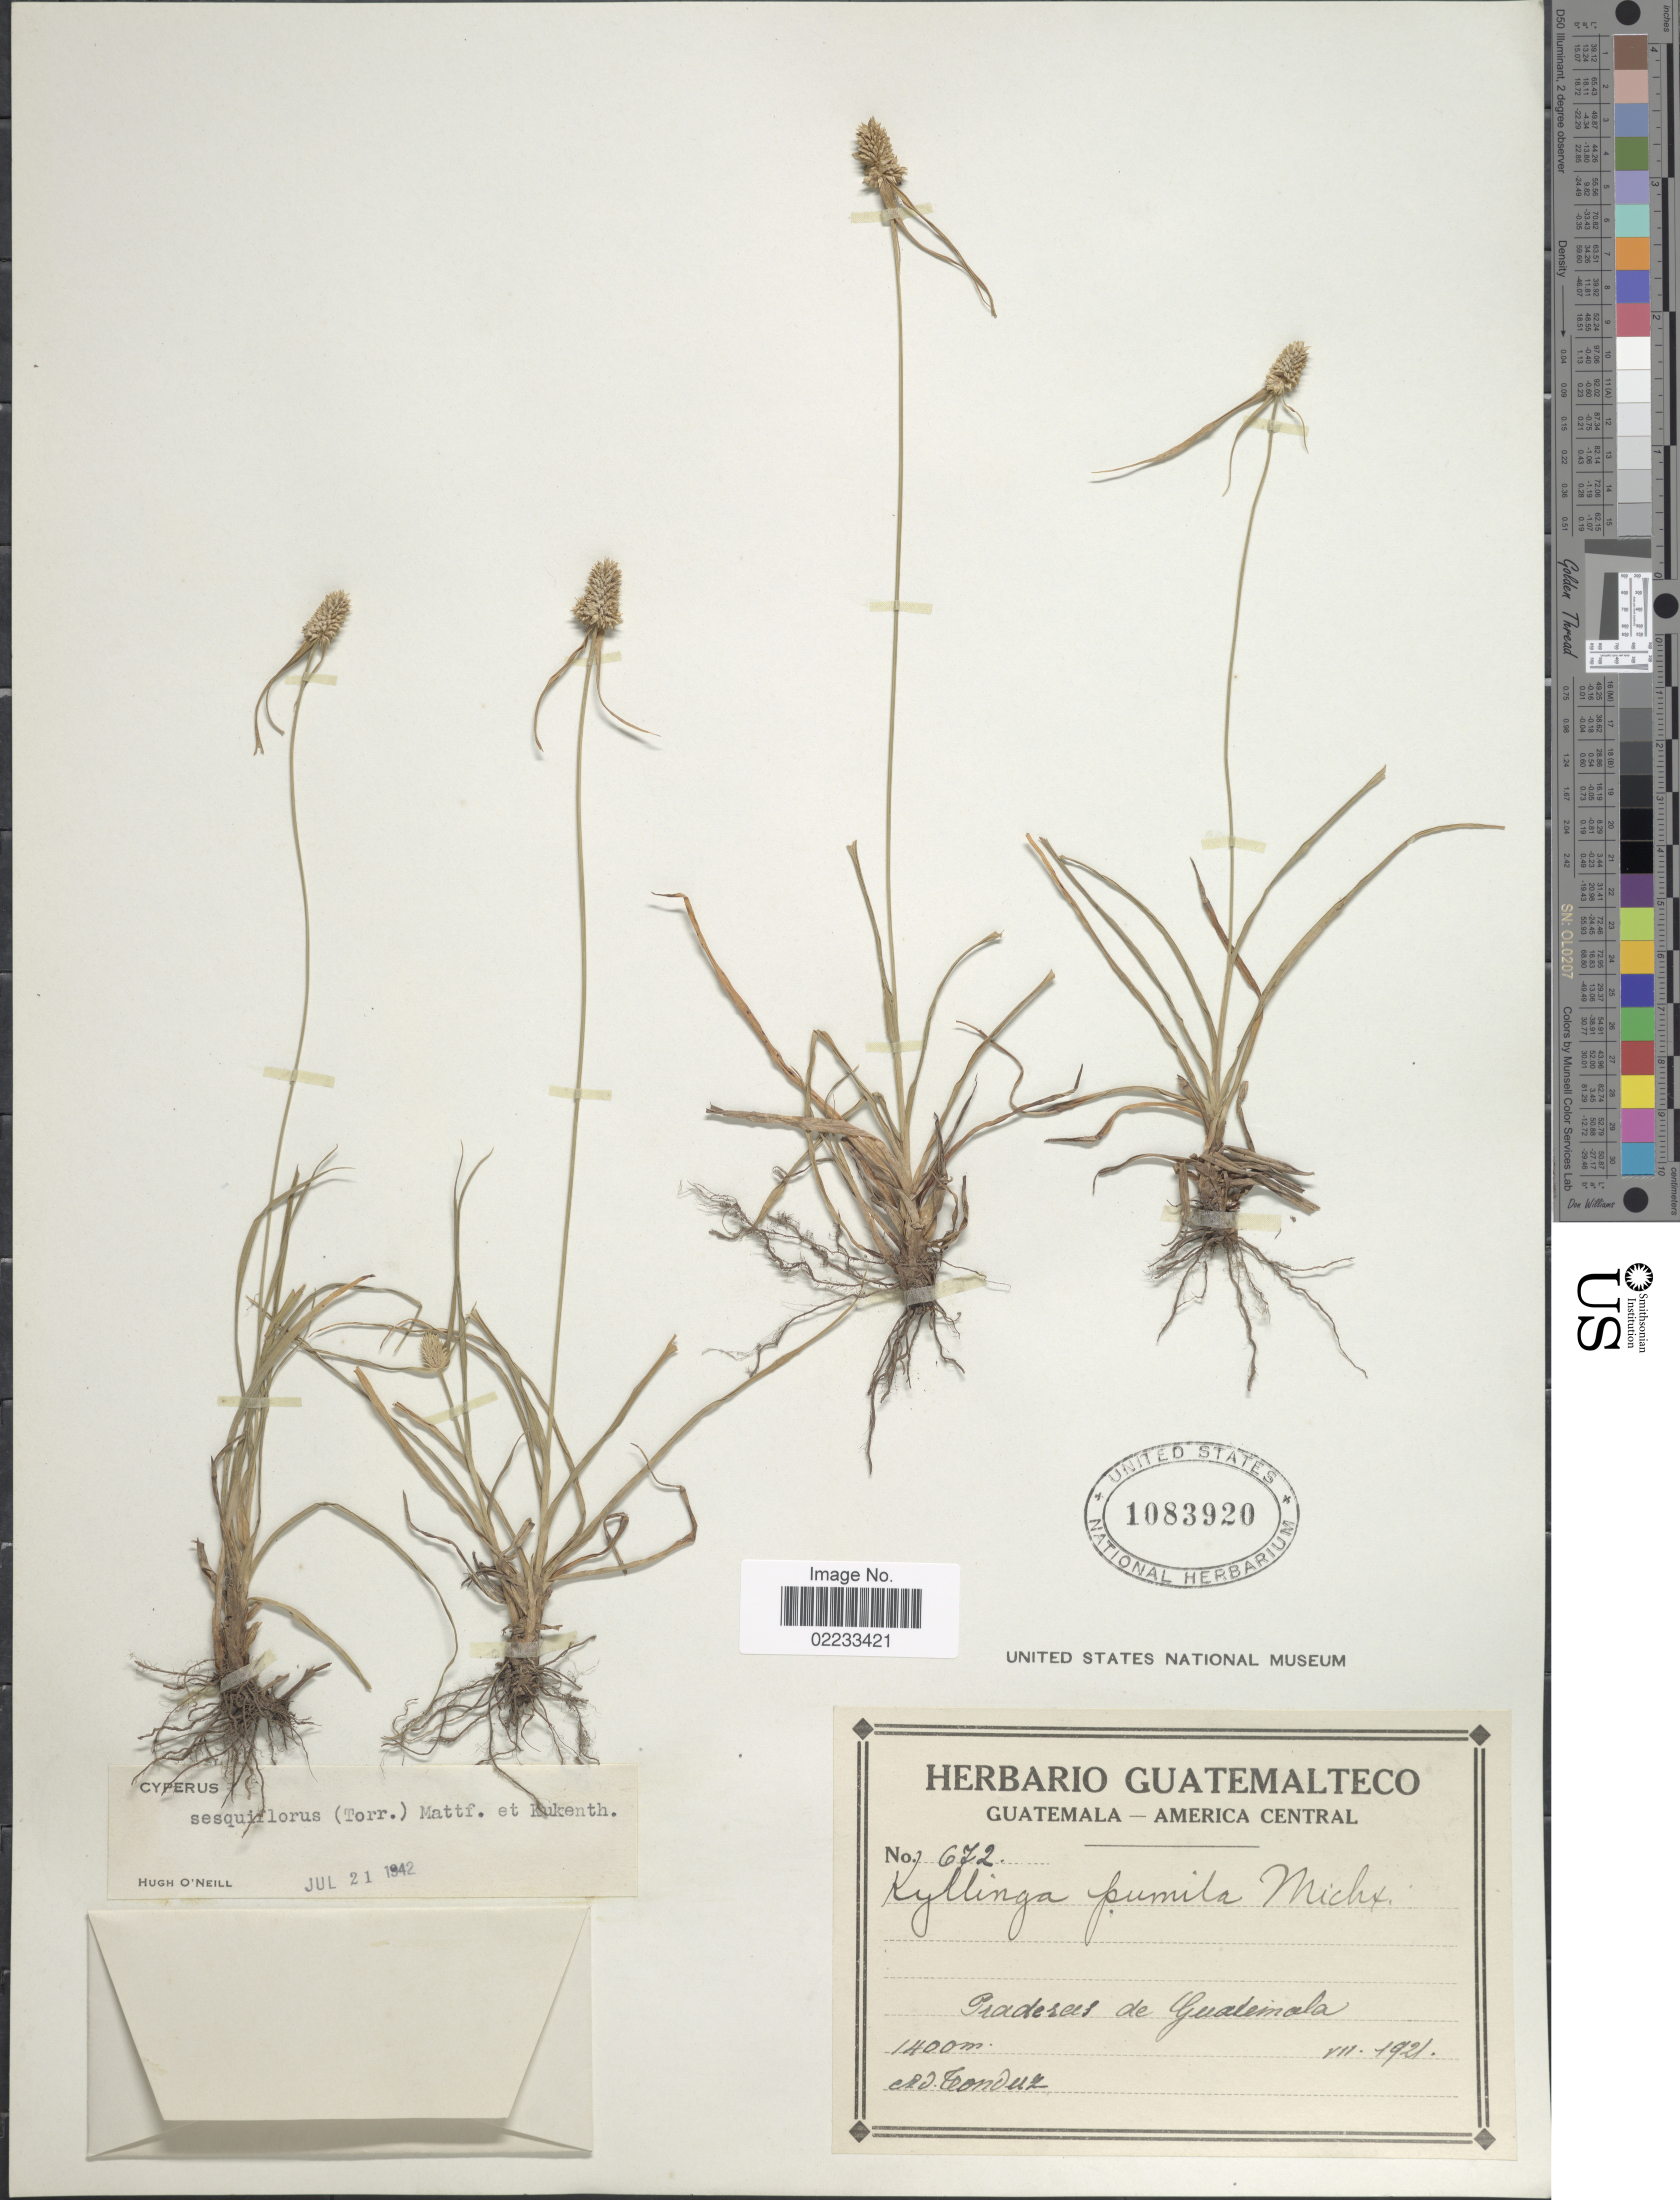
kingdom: Plantae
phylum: Tracheophyta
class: Liliopsida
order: Poales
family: Cyperaceae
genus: Cyperus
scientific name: Cyperus sesquiflorus subsp. sesquiflorus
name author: (Torr.) Mattf. & Kük.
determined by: Strong, M. T., (US), Smithsonian Institution - National Museum of Natural History (UNITED STATES)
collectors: A. Tonduz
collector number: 672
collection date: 1921-07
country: Guatemala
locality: Praderas de Guademala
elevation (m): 1400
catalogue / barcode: US 1083920